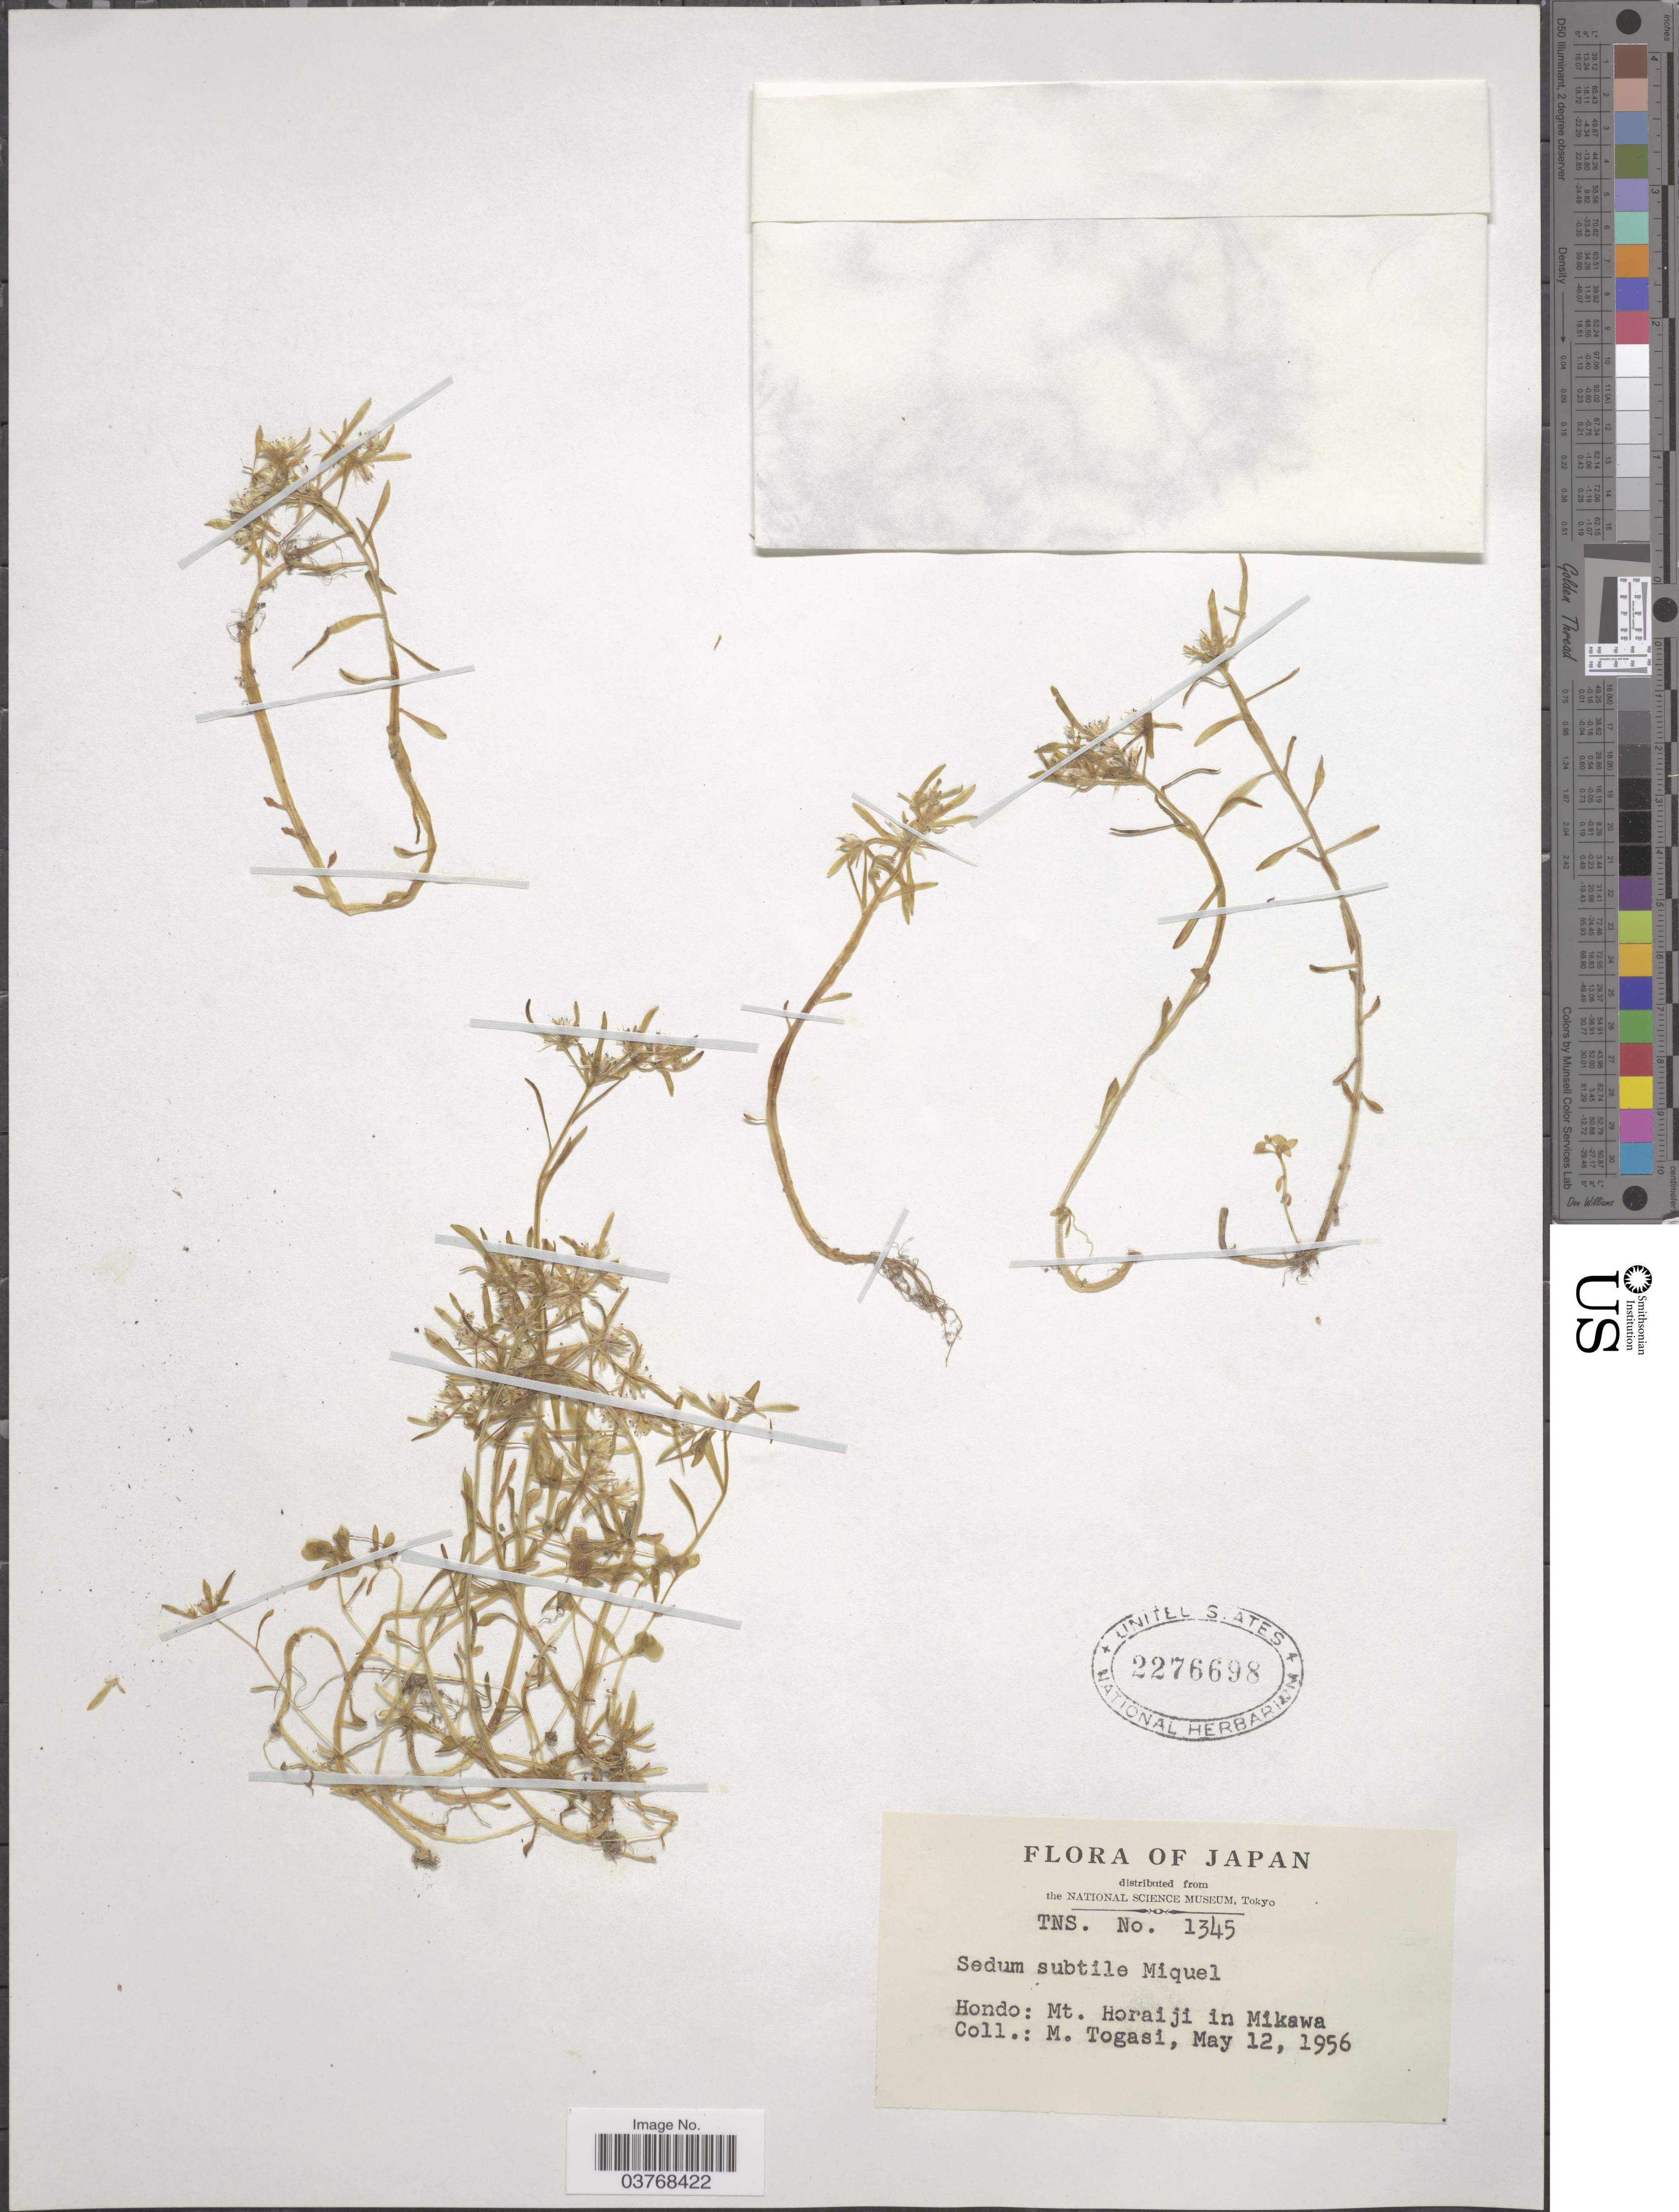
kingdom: Plantae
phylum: Tracheophyta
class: Magnoliopsida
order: Saxifragales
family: Crassulaceae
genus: Sedum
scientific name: Sedum subtile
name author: Miq.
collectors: M. Togasi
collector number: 1345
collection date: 1956-05-12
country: Japan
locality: Hondo: Mt. Horaiji in Mikawa.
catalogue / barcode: US 2276698